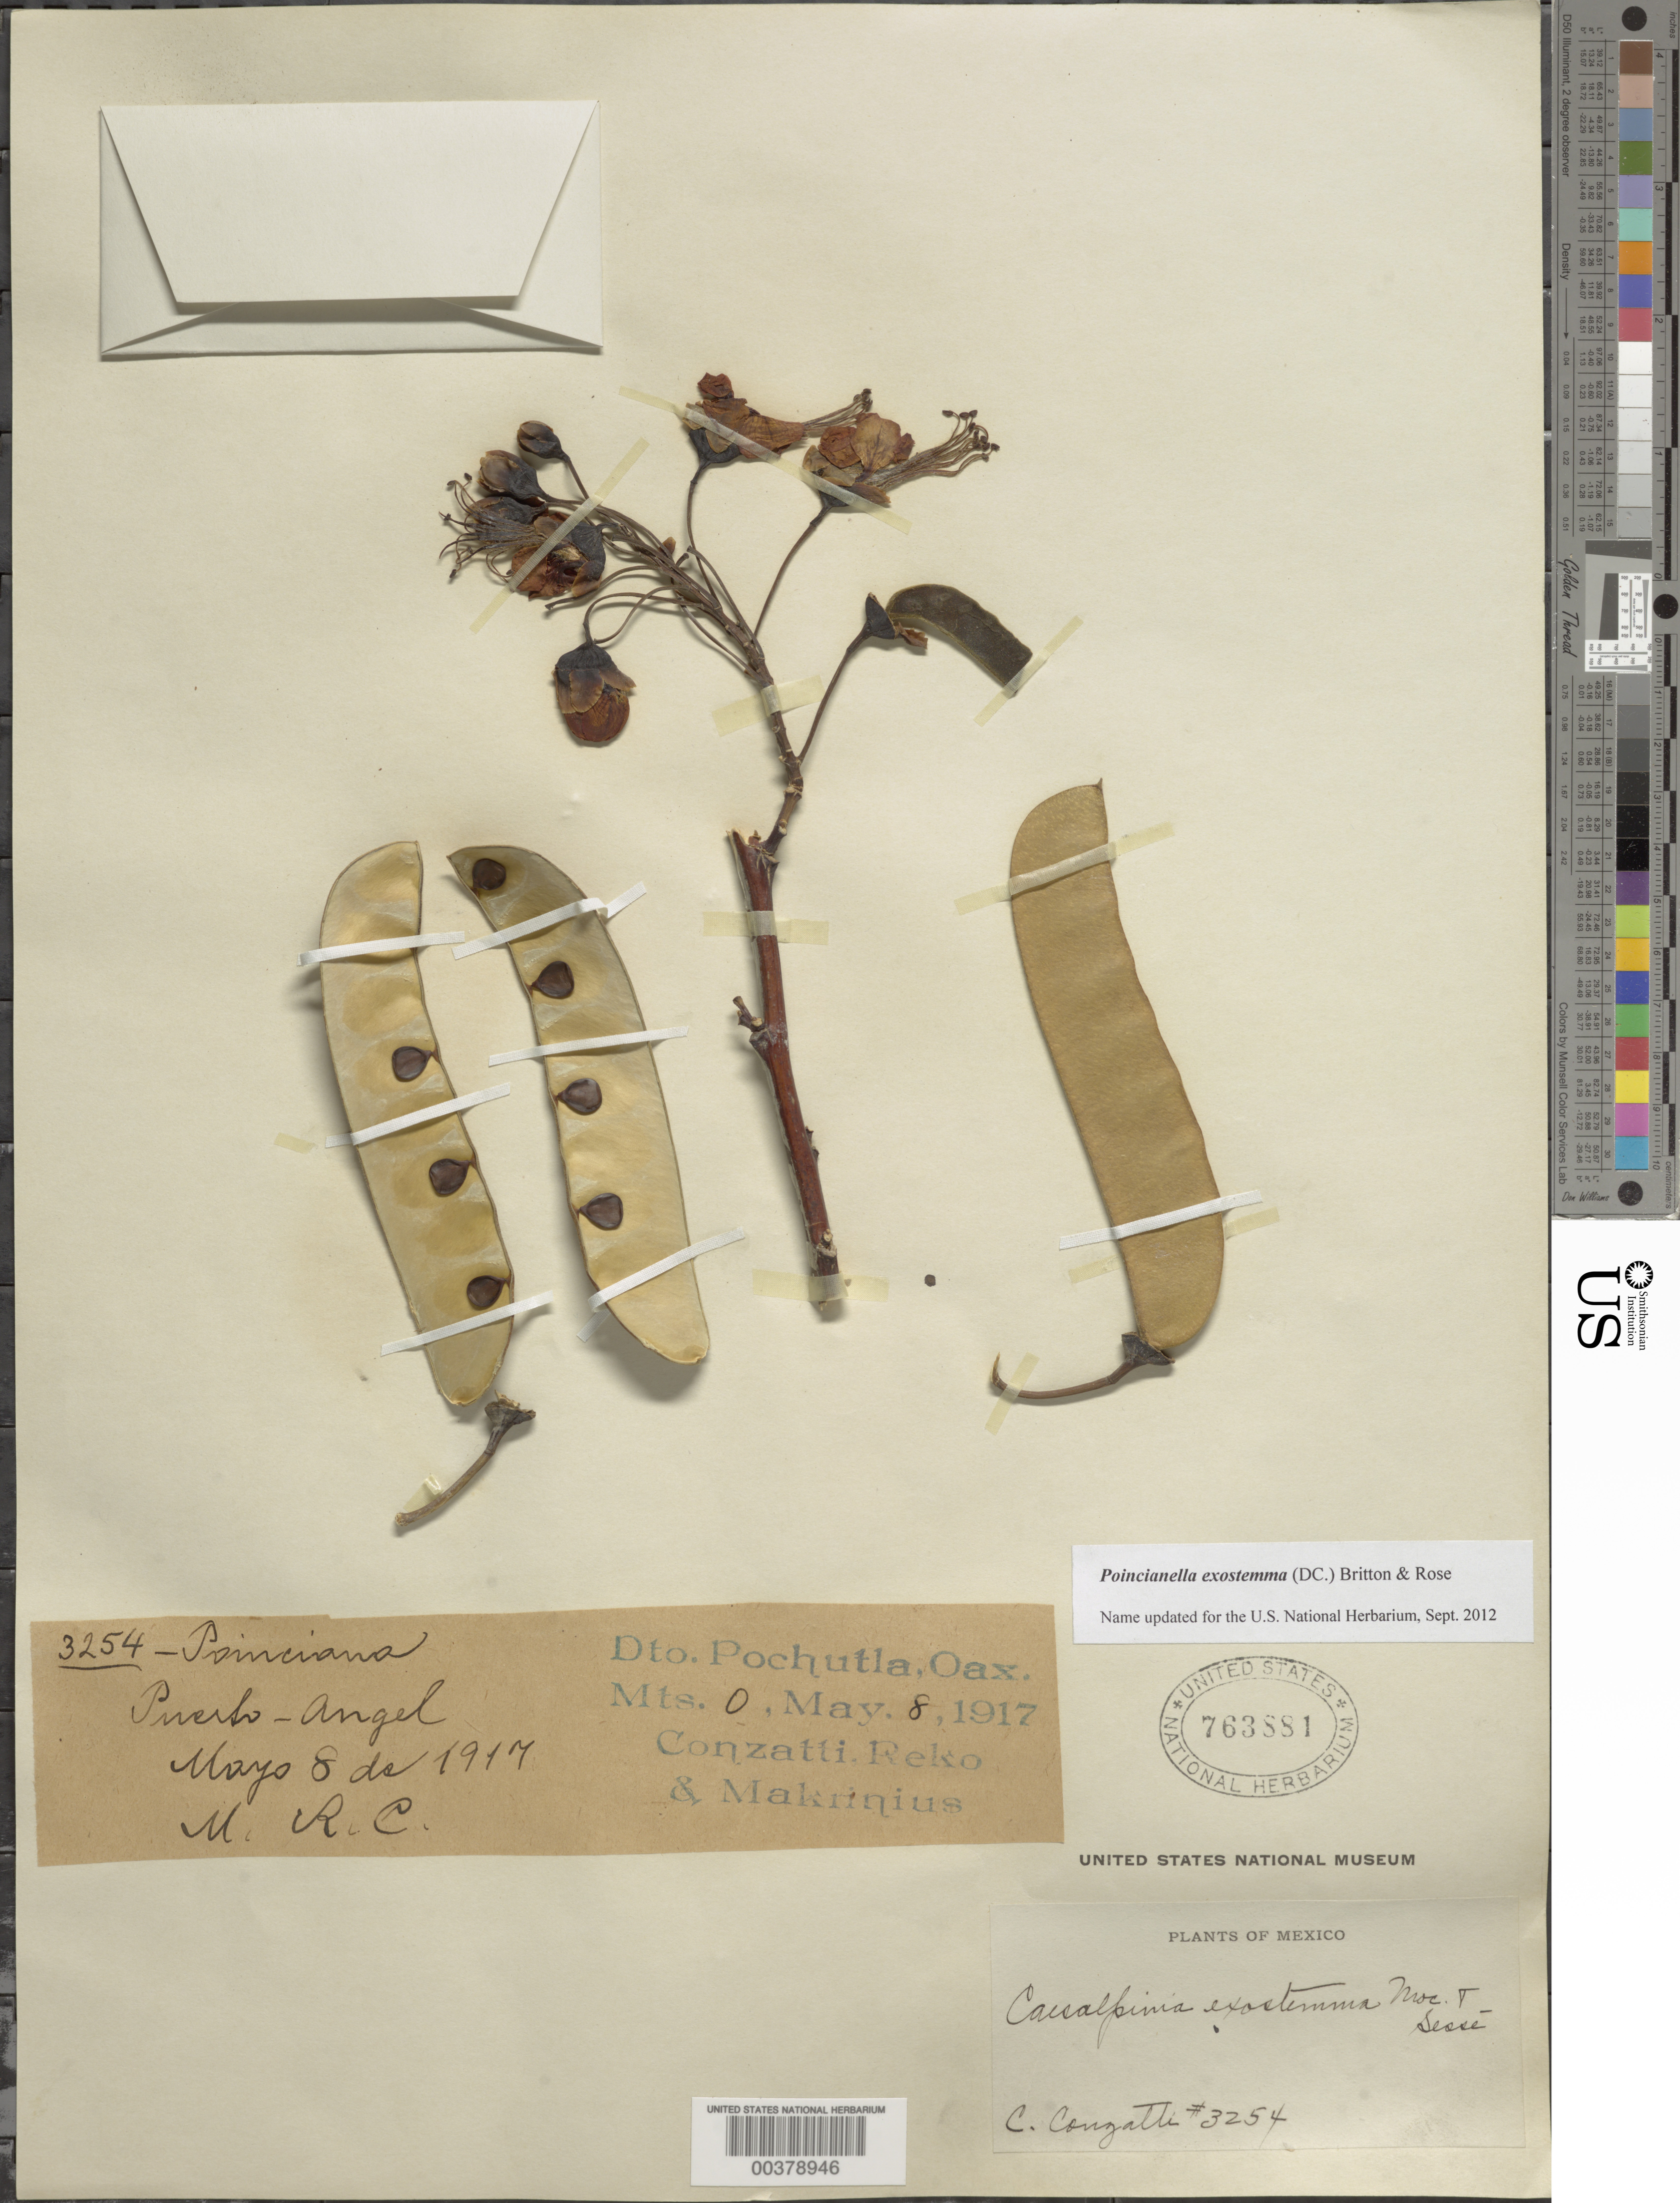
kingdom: Plantae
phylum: Tracheophyta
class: Magnoliopsida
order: Fabales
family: Fabaceae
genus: Erythrostemon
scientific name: Erythrostemon exostemma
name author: (Moc. & Sessé ex DC.) Gagnon & G.P. Lewis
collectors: C. Conzatti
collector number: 3254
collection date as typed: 08 May 1917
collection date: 1917-05-08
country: Mexico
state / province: Oaxaca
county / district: San Pedro Pochutla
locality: Pochutla mun (?), puerto angel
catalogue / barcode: US 763881